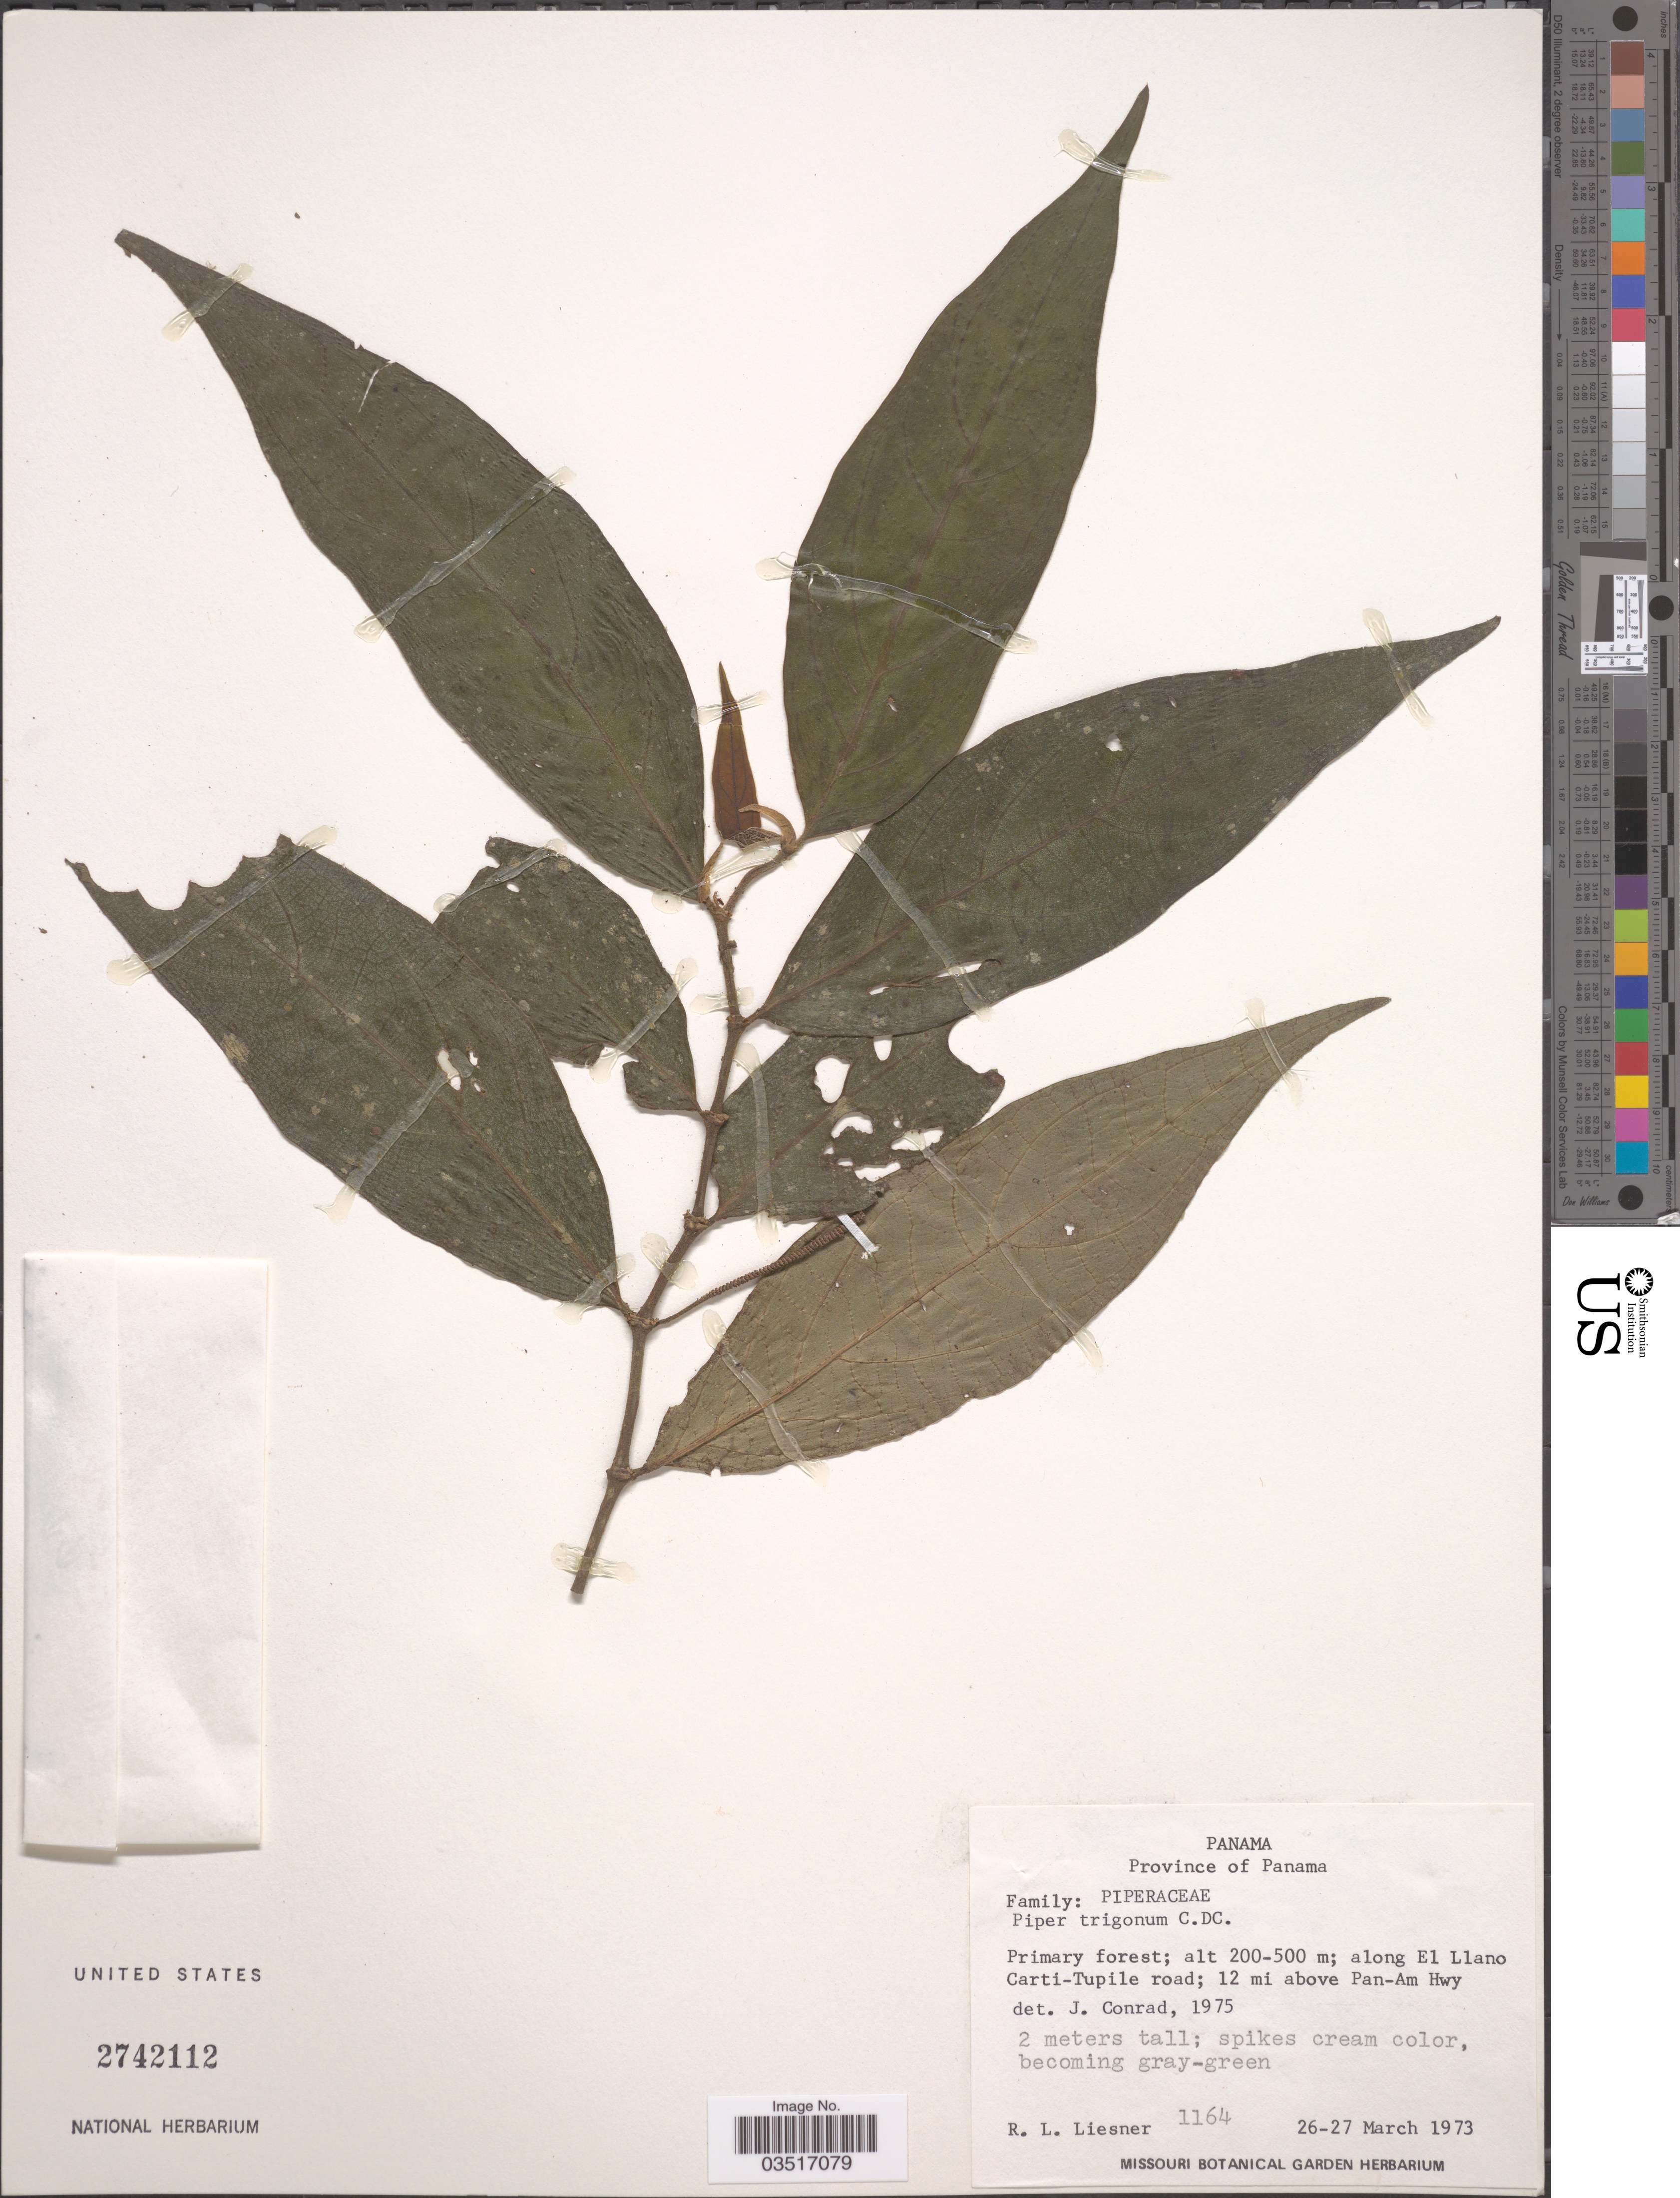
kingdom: Plantae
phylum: Tracheophyta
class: Magnoliopsida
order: Piperales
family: Piperaceae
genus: Piper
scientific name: Piper trigonum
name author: C. DC.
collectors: R. L. Liesner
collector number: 1164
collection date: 1973-03-26/1973-03-27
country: Panama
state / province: Panamá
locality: Primary forest; along El Llano Carti-Tupile road; 12 mi above Pan-Am Hwy.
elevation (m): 200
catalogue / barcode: US 2742112